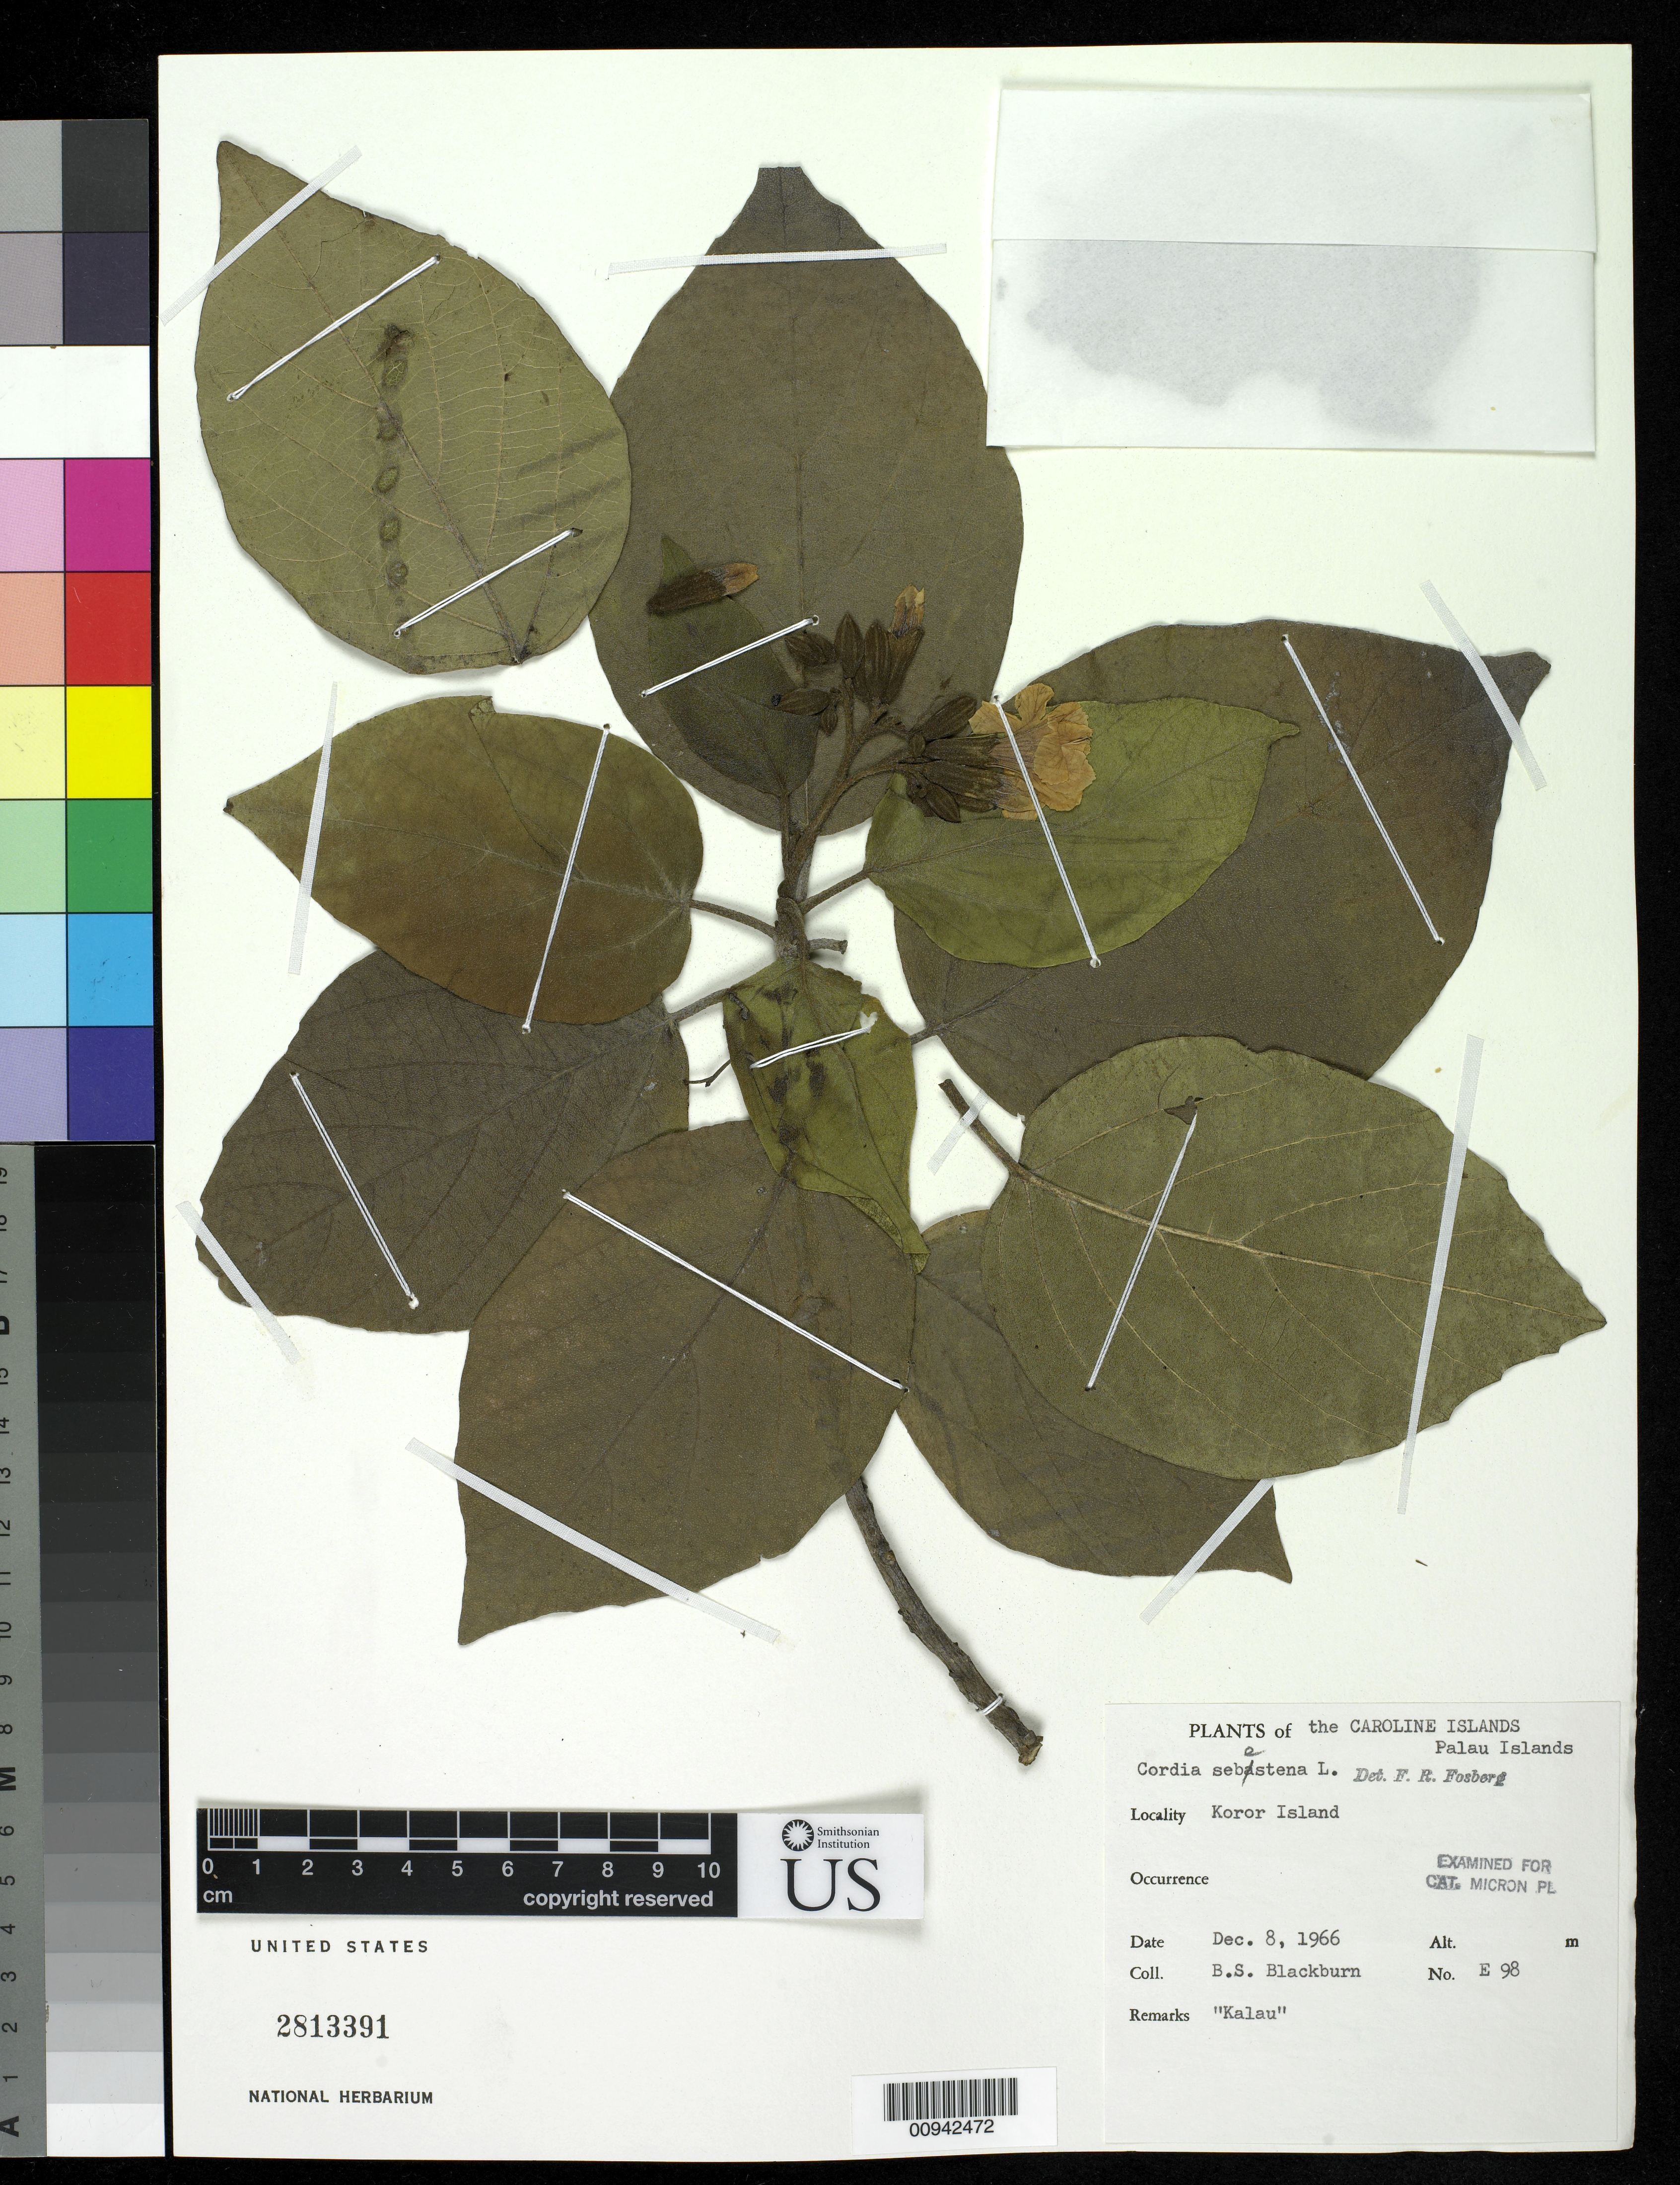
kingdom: Plantae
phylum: Tracheophyta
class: Magnoliopsida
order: Boraginales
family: Cordiaceae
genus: Cordia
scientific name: Cordia sebestena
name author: L.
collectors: B. S. Blackburn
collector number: E 98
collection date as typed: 08 Dec 1966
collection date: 1966-12-08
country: Palau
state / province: Koror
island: Oreor (Koror)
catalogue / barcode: US 2813391